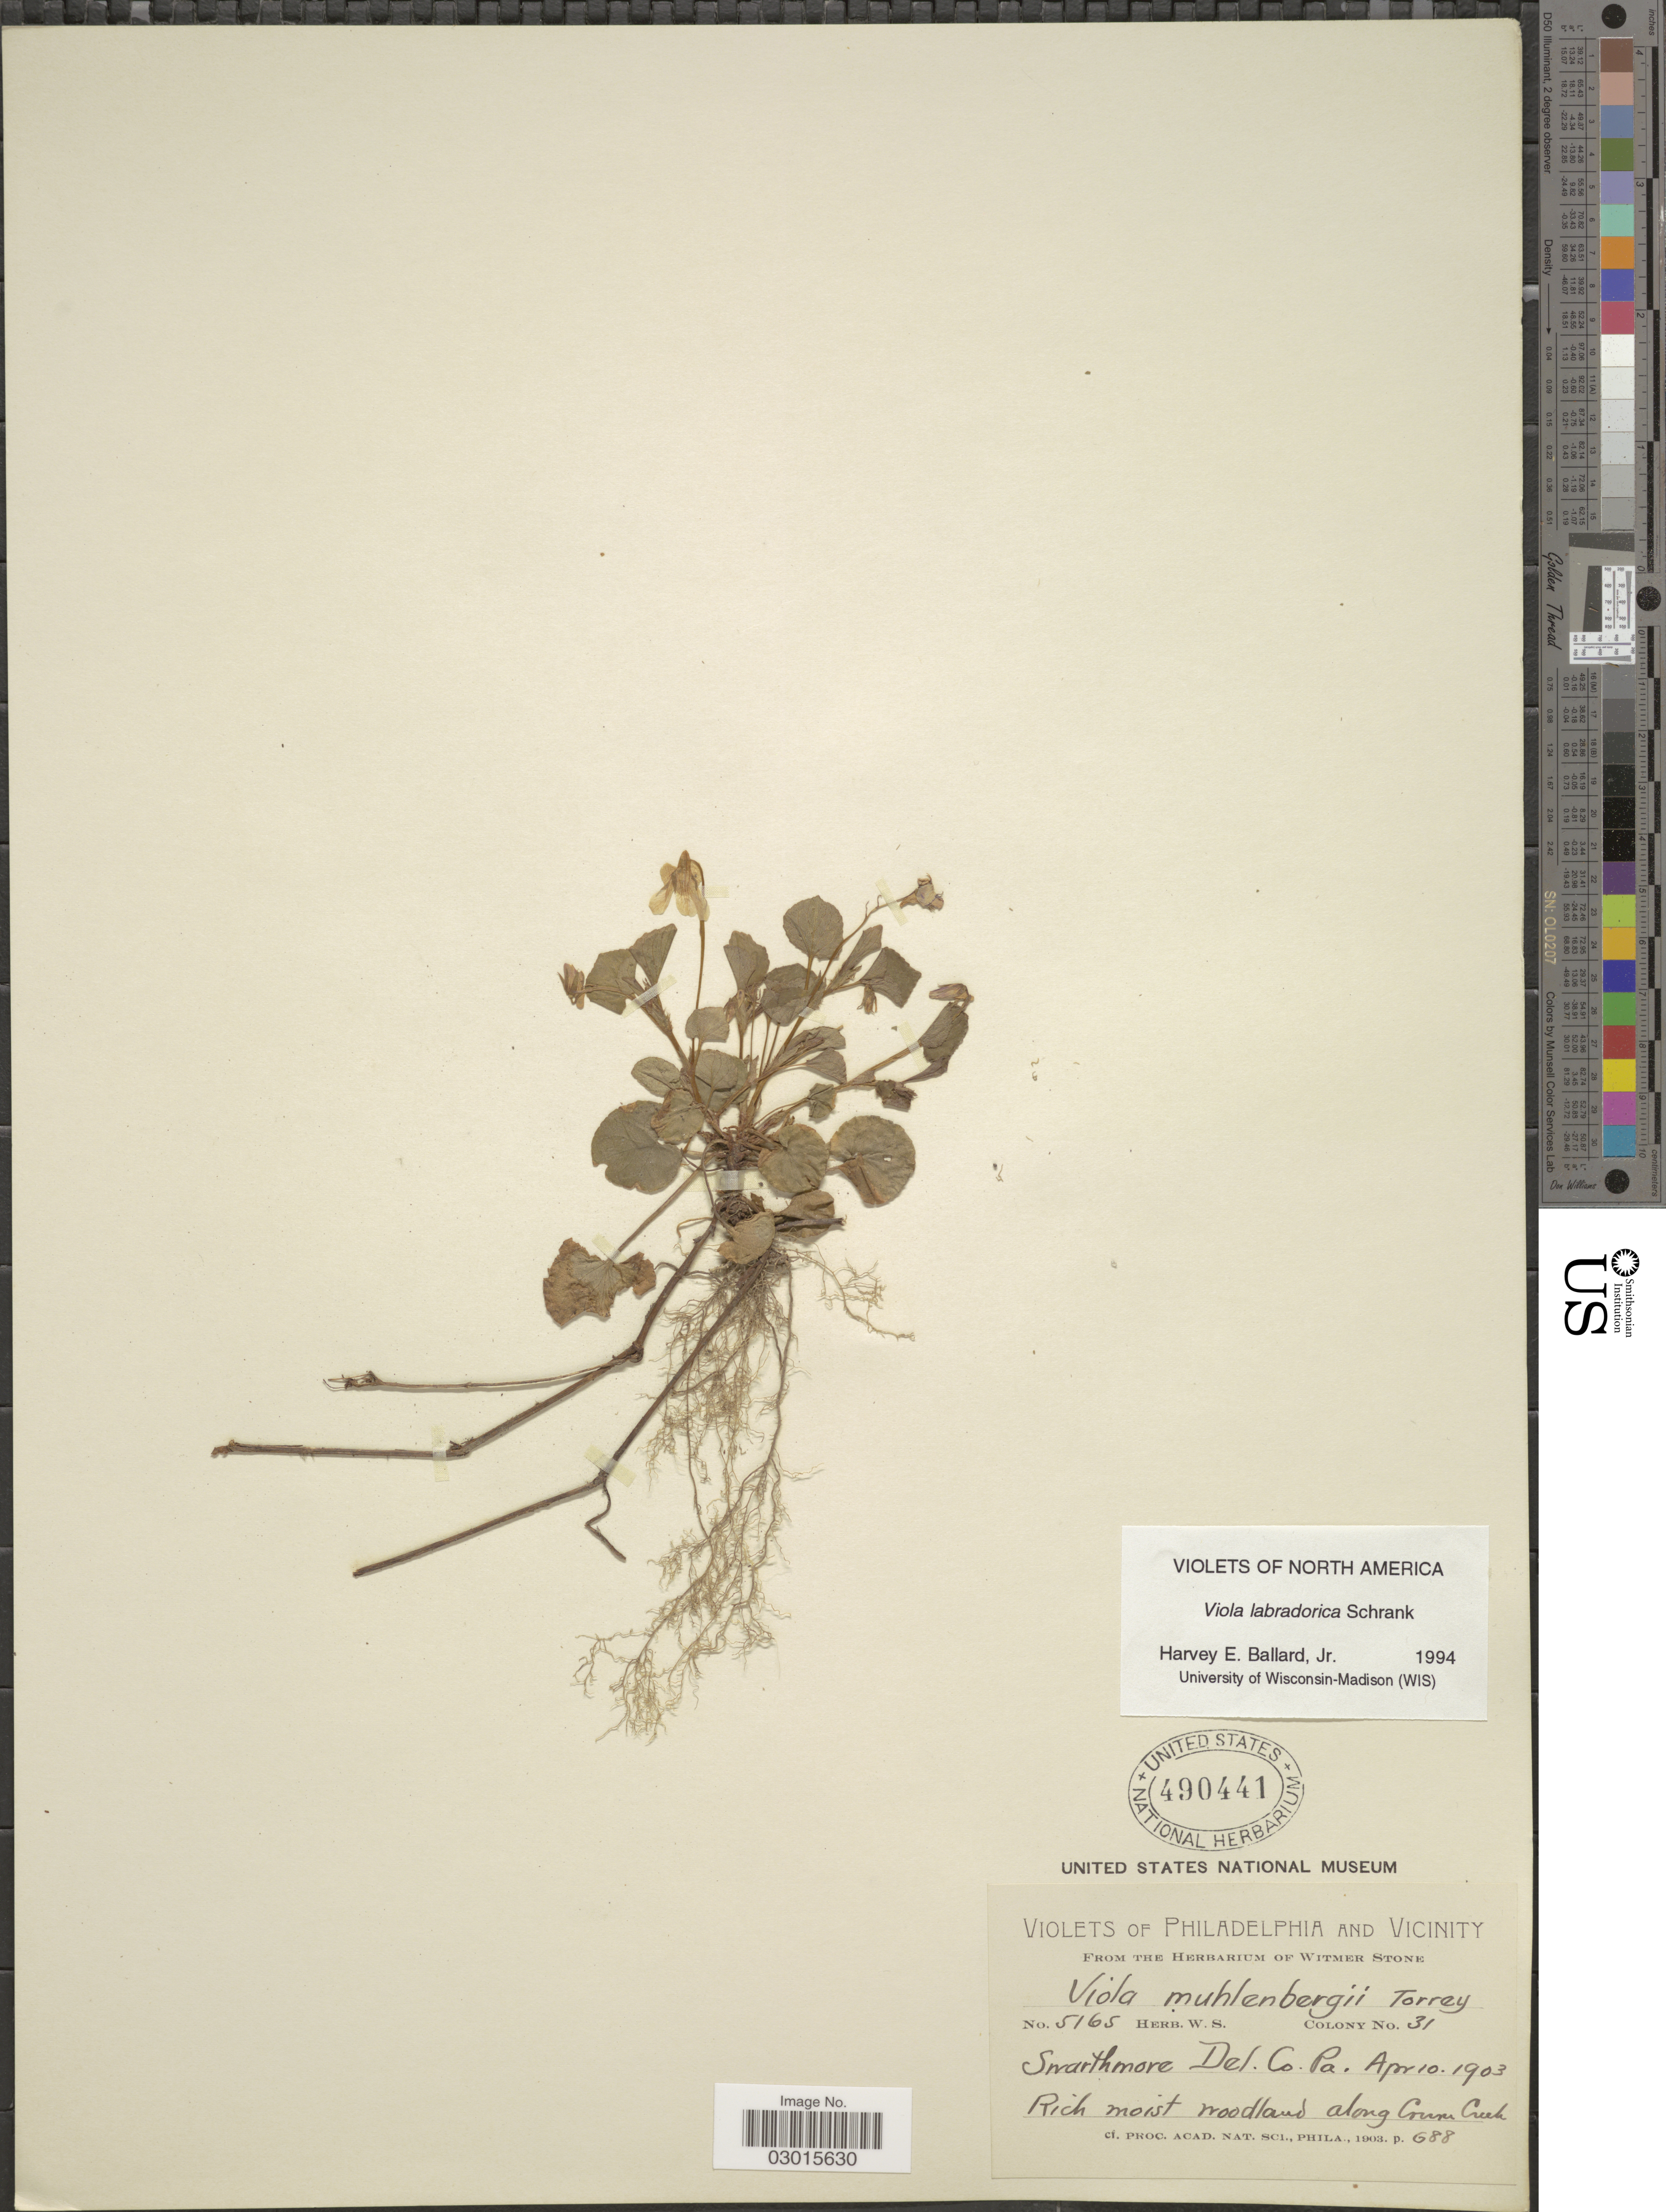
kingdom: Plantae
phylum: Tracheophyta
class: Magnoliopsida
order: Malpighiales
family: Violaceae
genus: Viola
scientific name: Viola labradorica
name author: Schrank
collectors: Ex herb Witmer Stone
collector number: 5165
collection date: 1903-04-10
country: United States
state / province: Pennsylvania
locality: Philadelphia and Vicinity. Swarthmore Del. Co. Pa. Along Crum Creek.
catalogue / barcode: US 490441